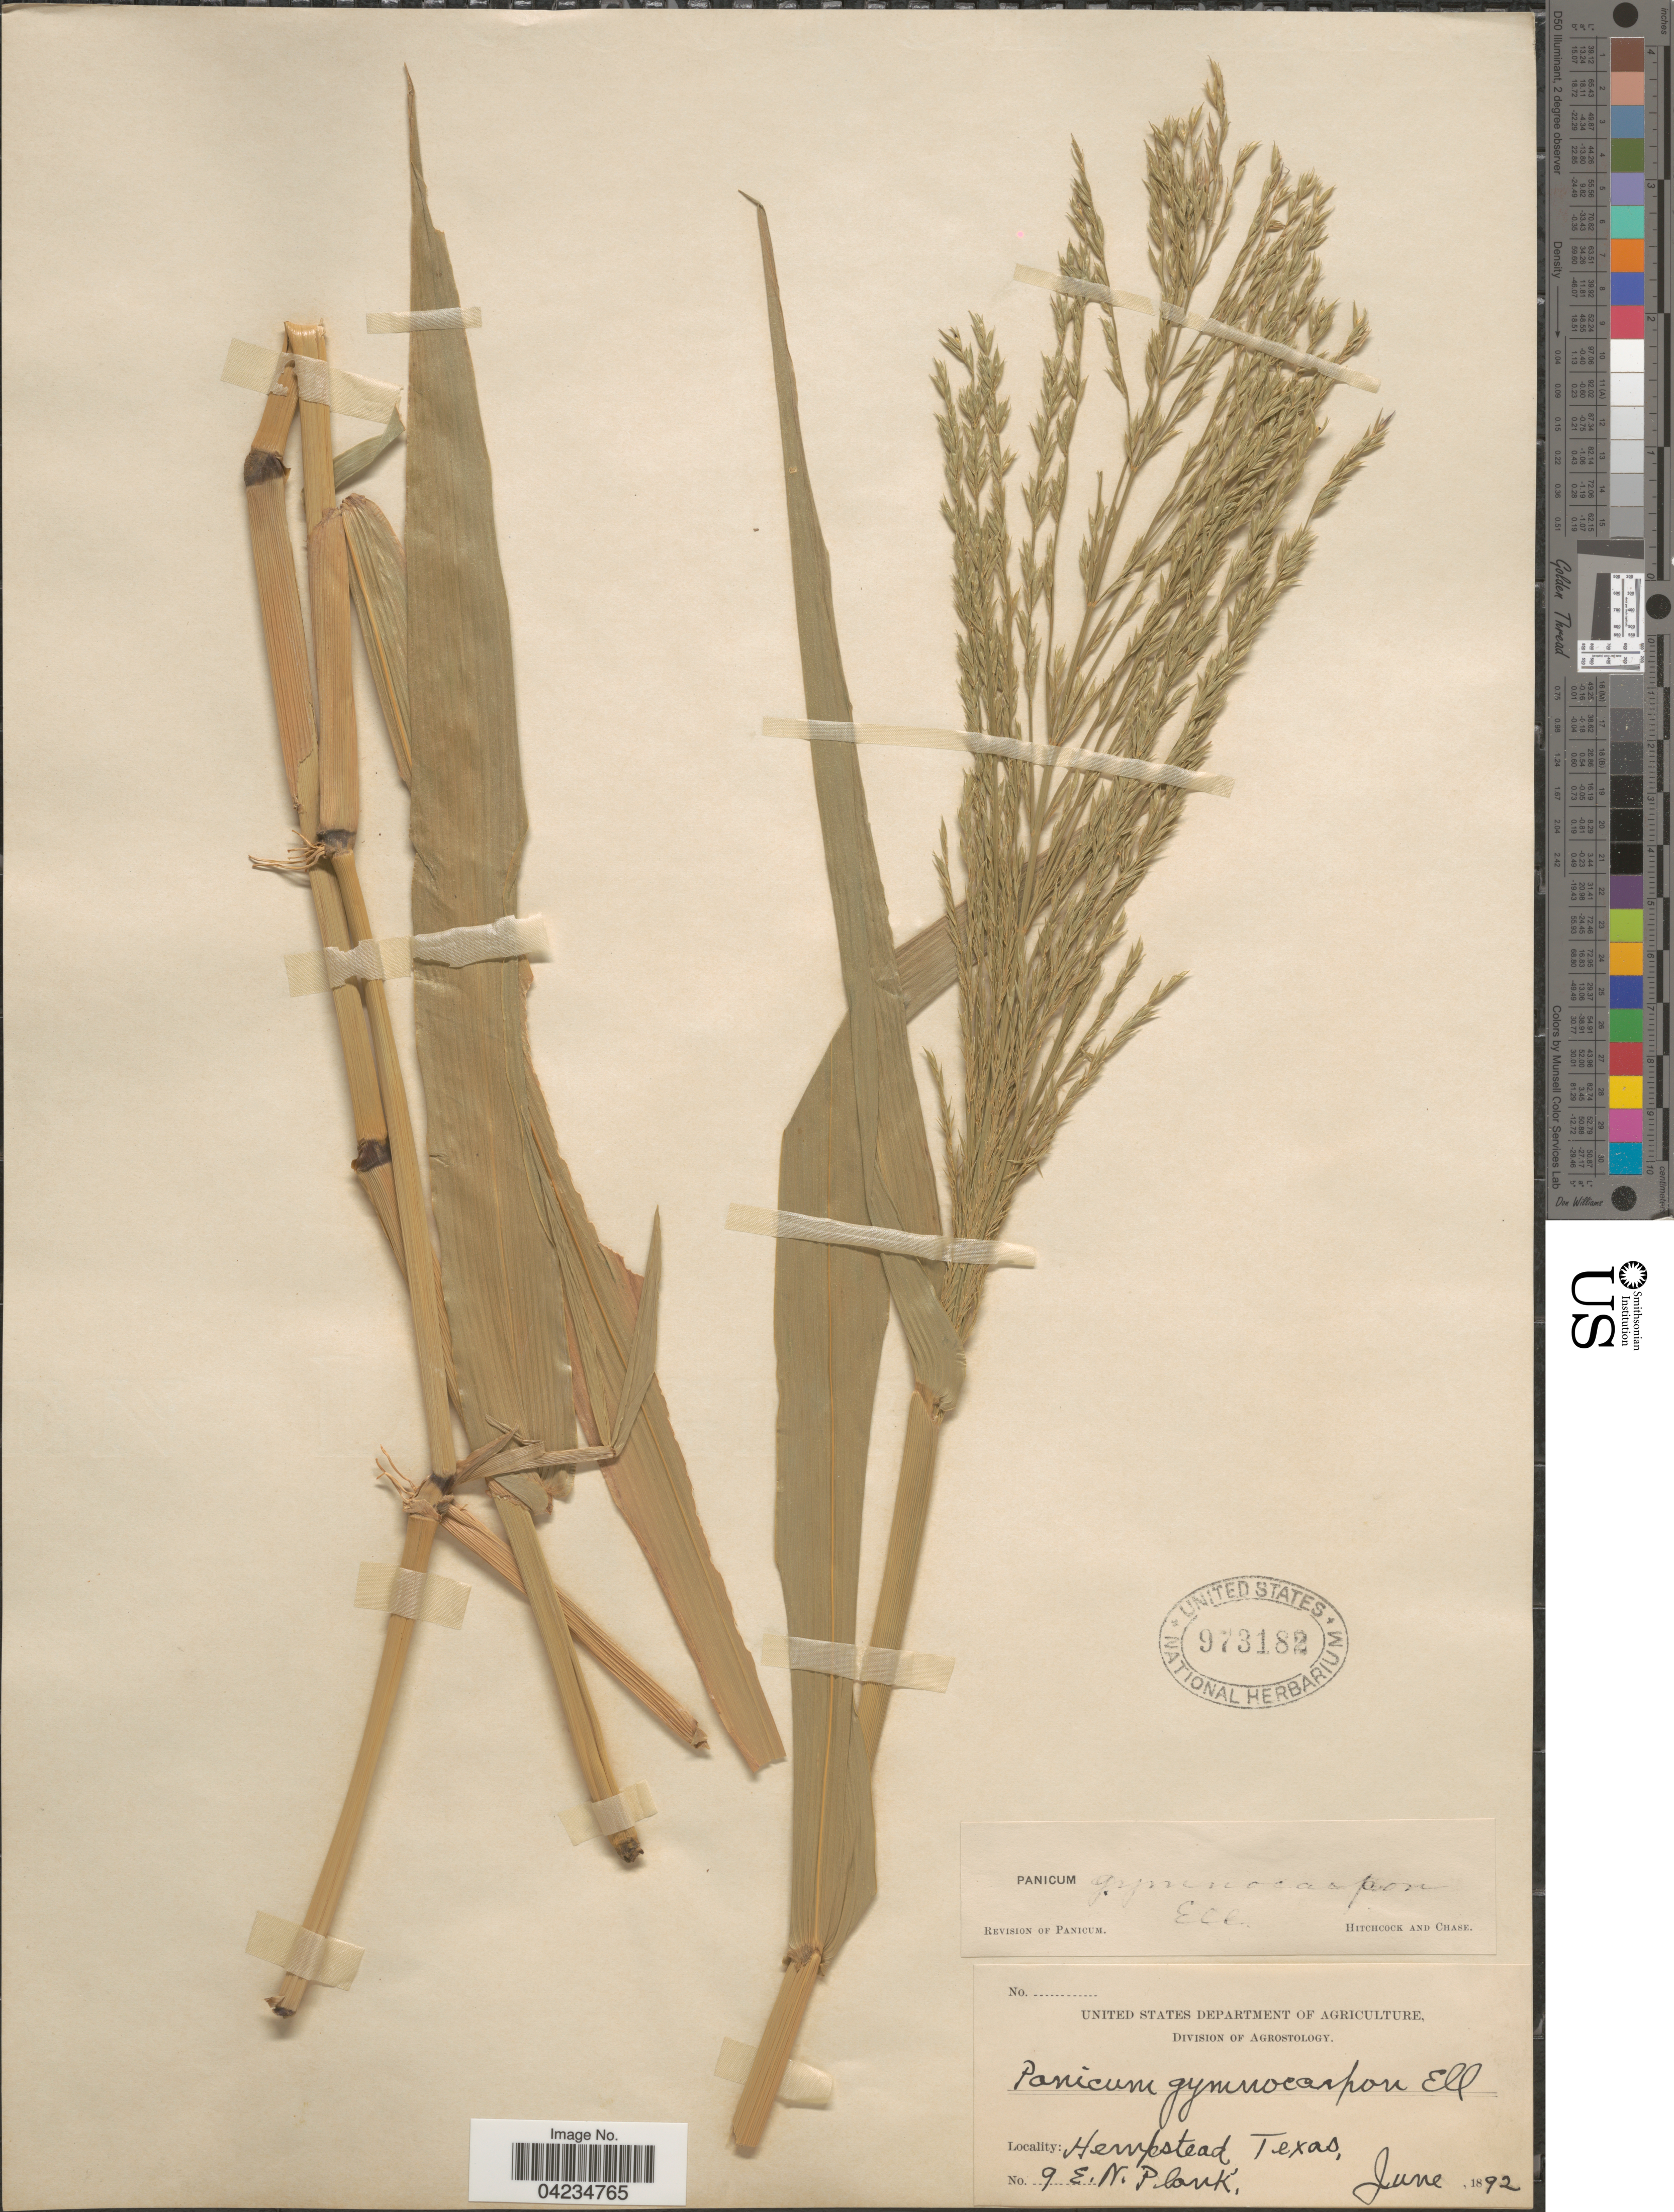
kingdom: Plantae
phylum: Tracheophyta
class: Liliopsida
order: Poales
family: Poaceae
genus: Phanopyrum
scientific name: Phanopyrum gymnocarpon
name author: (Elliott) Nash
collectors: E. Plank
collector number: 9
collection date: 1892-06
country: United States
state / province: Texas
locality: Hempstead.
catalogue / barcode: US 973182